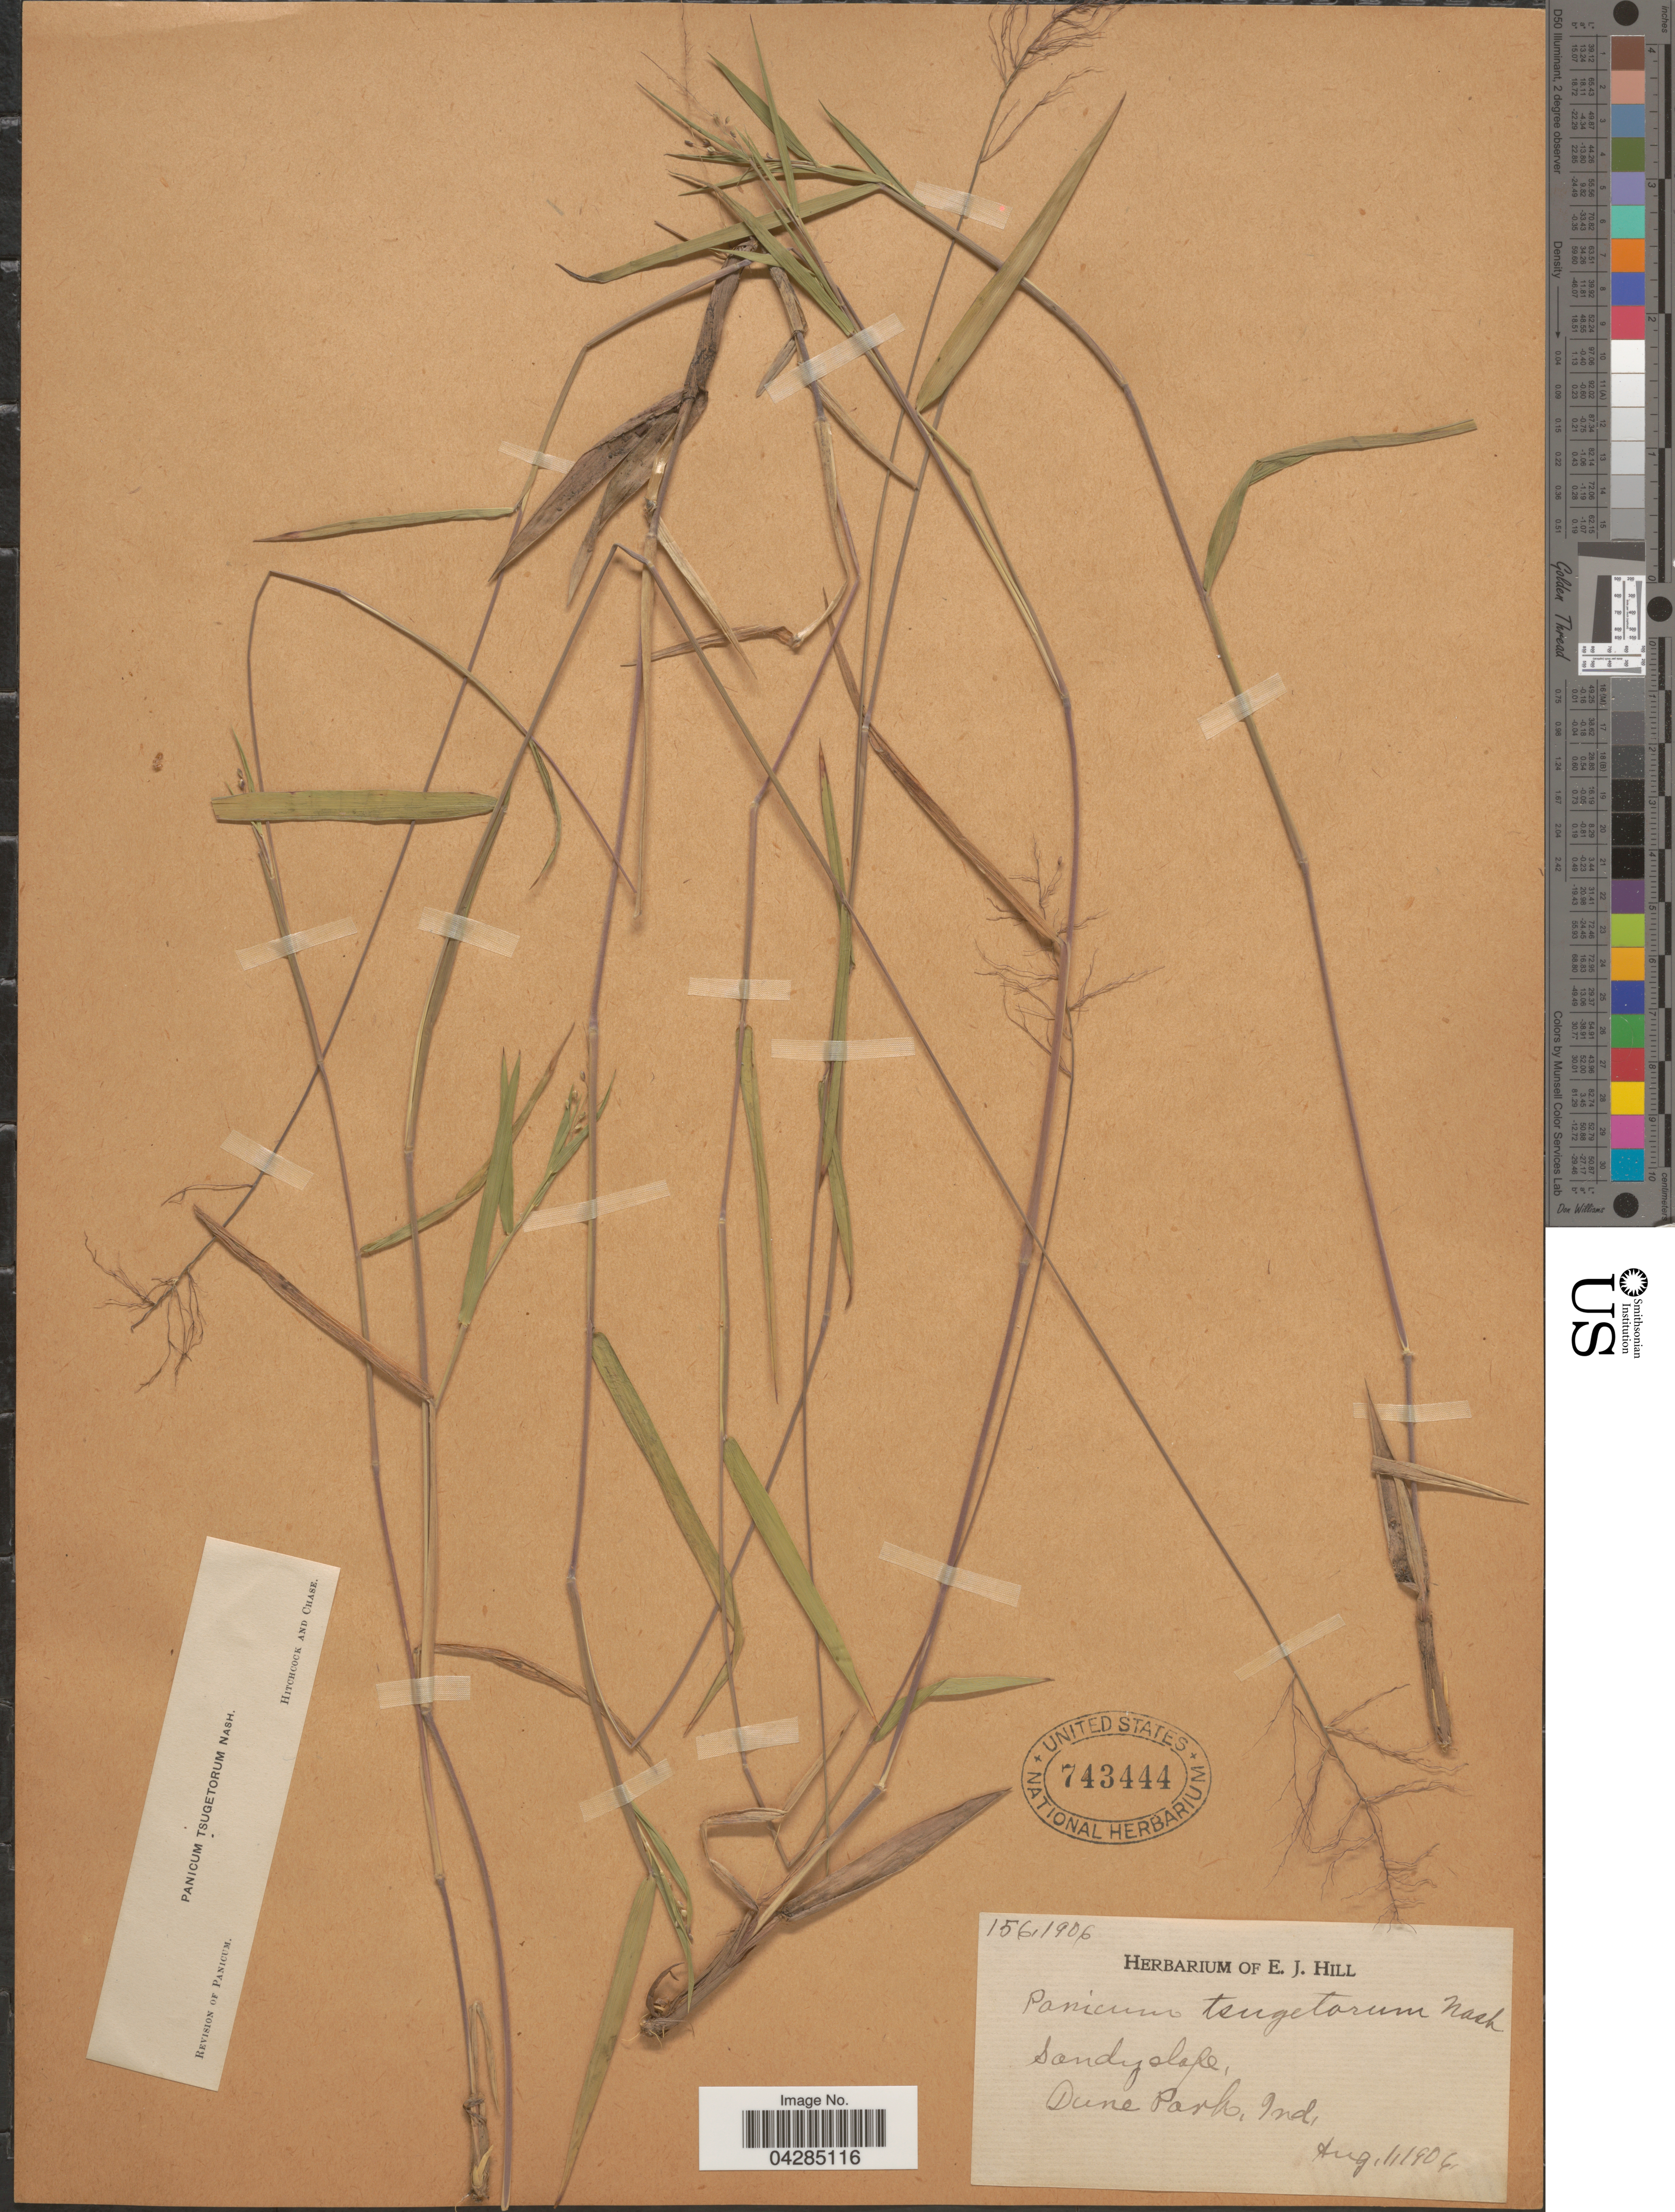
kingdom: Plantae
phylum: Tracheophyta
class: Liliopsida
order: Poales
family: Poaceae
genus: Dichanthelium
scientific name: Dichanthelium portoricense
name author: (Desv. ex Ham.) B.F. Hansen & Wunderlin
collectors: Ex herb. E. J. Hill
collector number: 156,1906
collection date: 1904-08-01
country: United States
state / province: Indiana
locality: Dune Park.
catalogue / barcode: US 743444